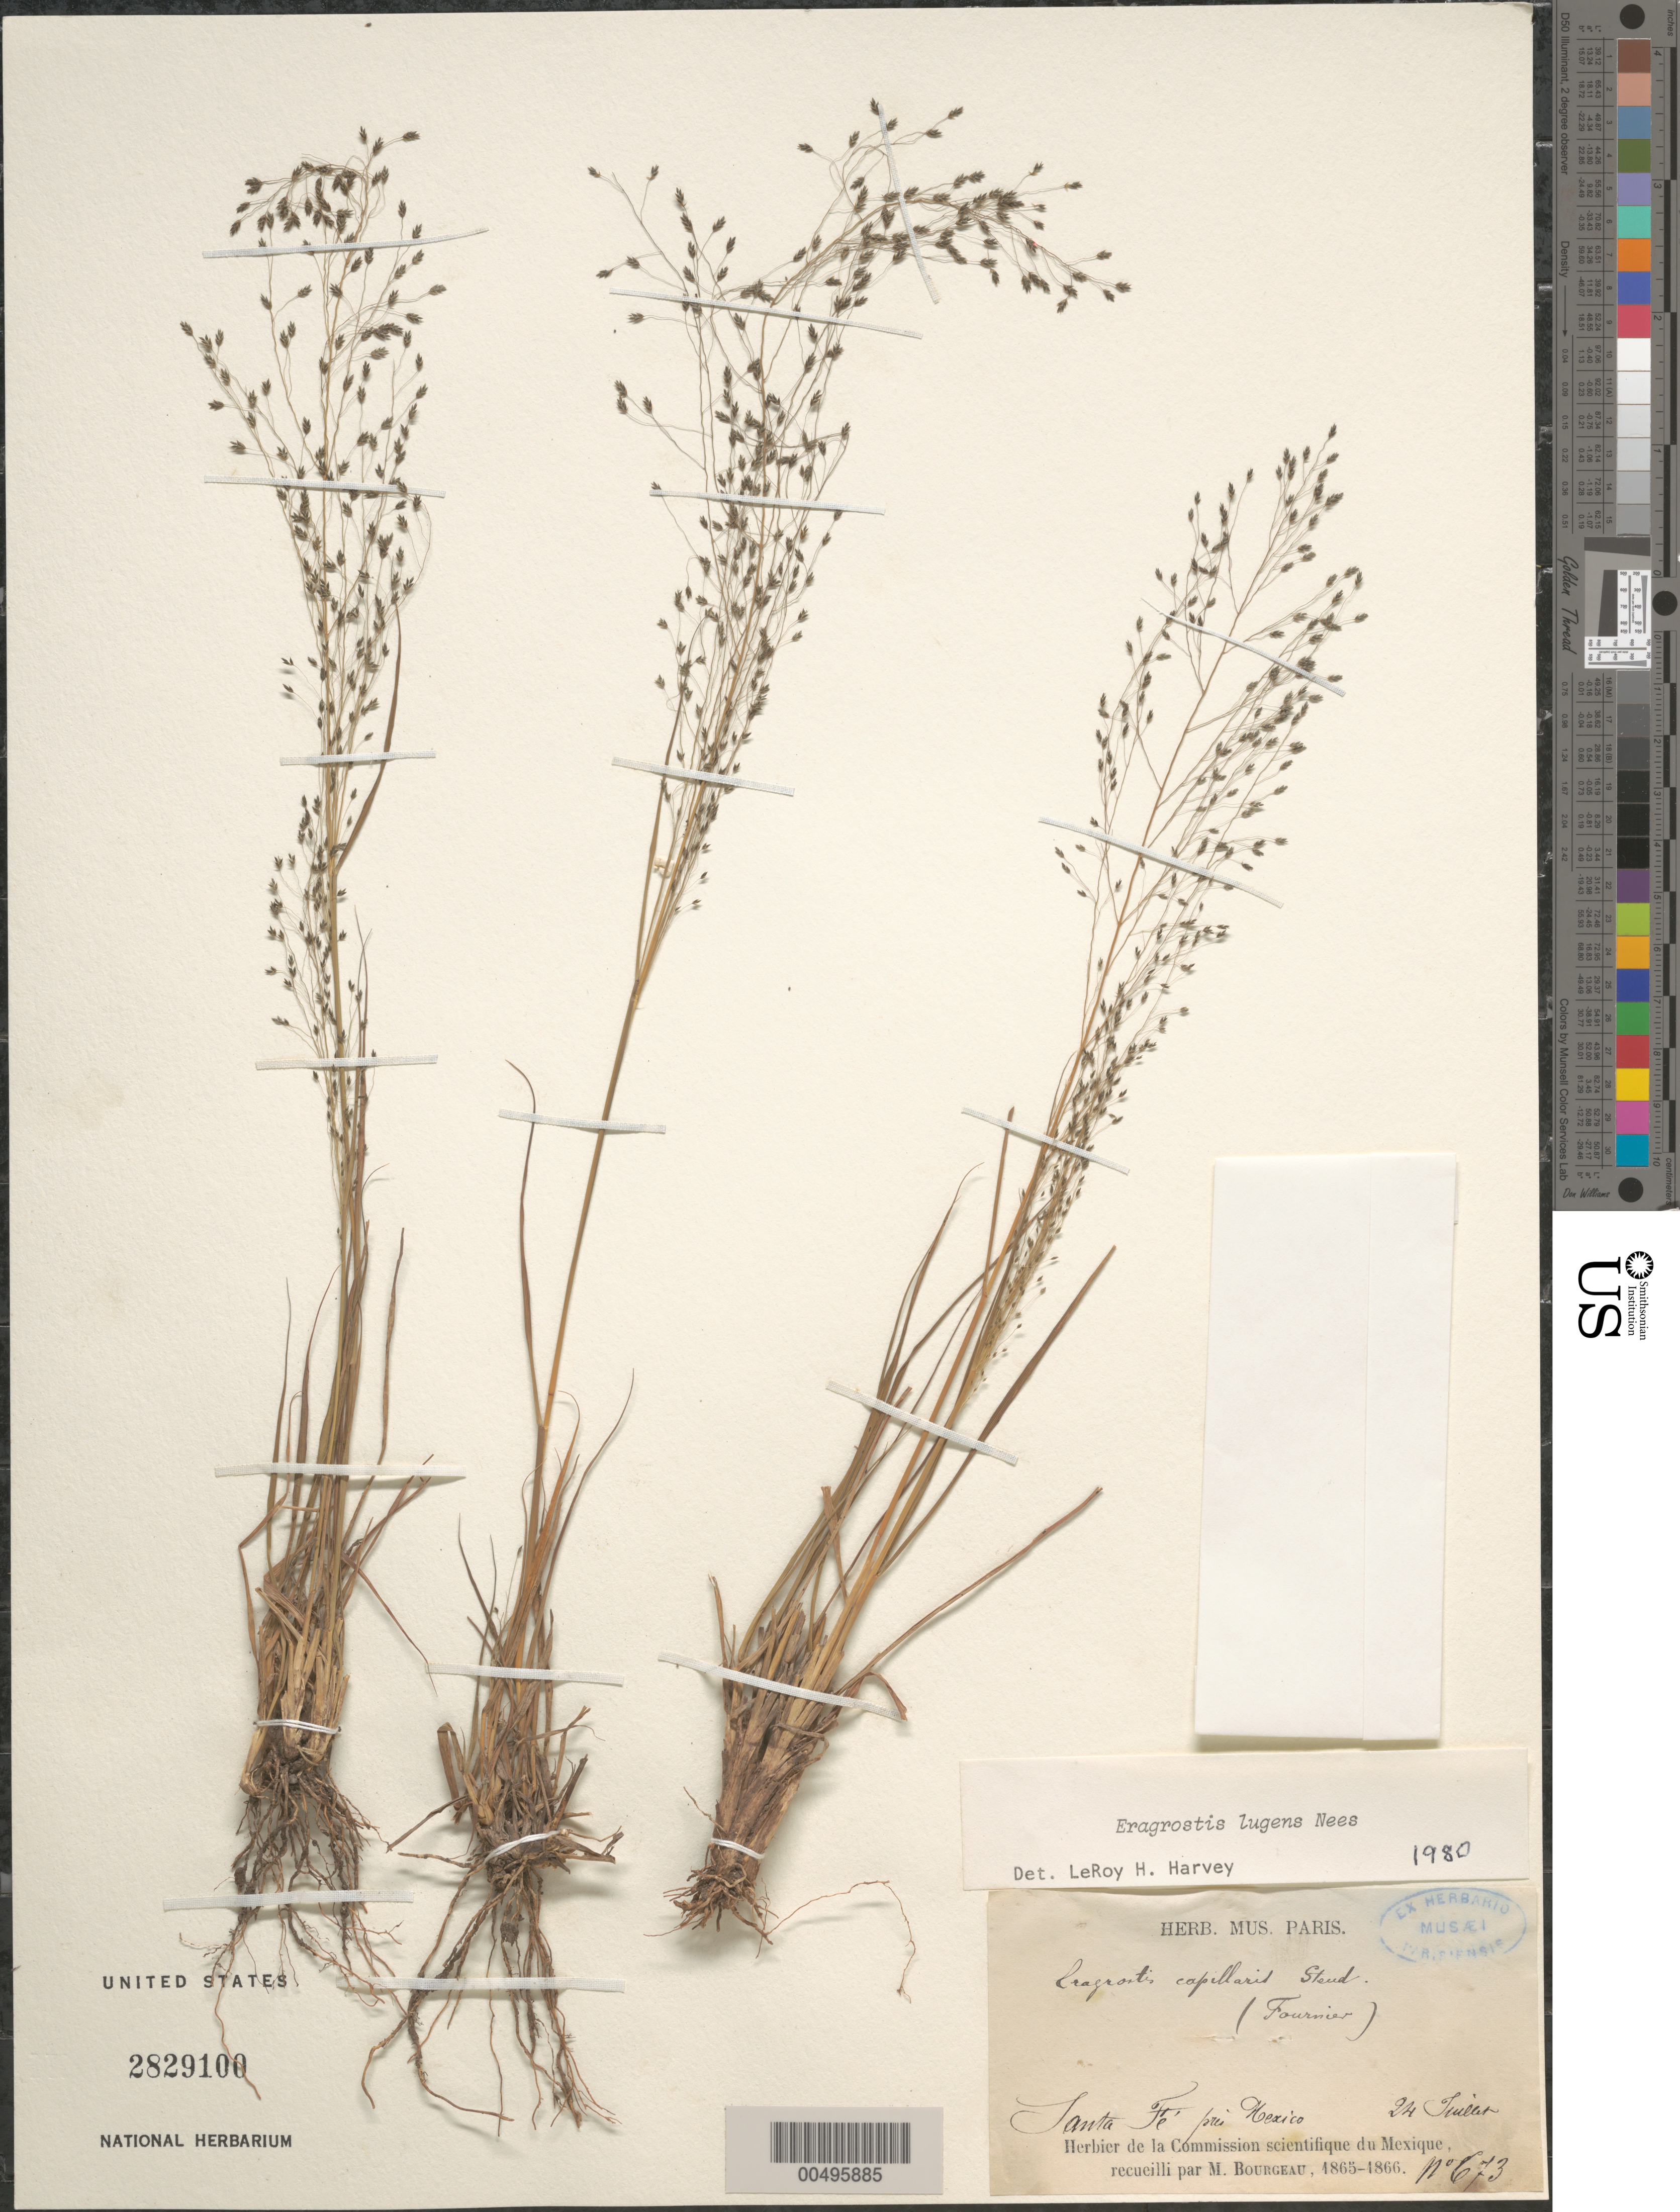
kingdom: Plantae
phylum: Tracheophyta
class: Liliopsida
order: Poales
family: Poaceae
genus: Eragrostis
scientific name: Eragrostis lugens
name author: Nees in Mart.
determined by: Harvey, L. H.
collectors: -. Bourgeau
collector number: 673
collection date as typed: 24 Jul 1865 or 24 Jul 1866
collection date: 1865-07-24 or 1866-07-24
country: Mexico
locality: Santa Fe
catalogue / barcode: US 2829100